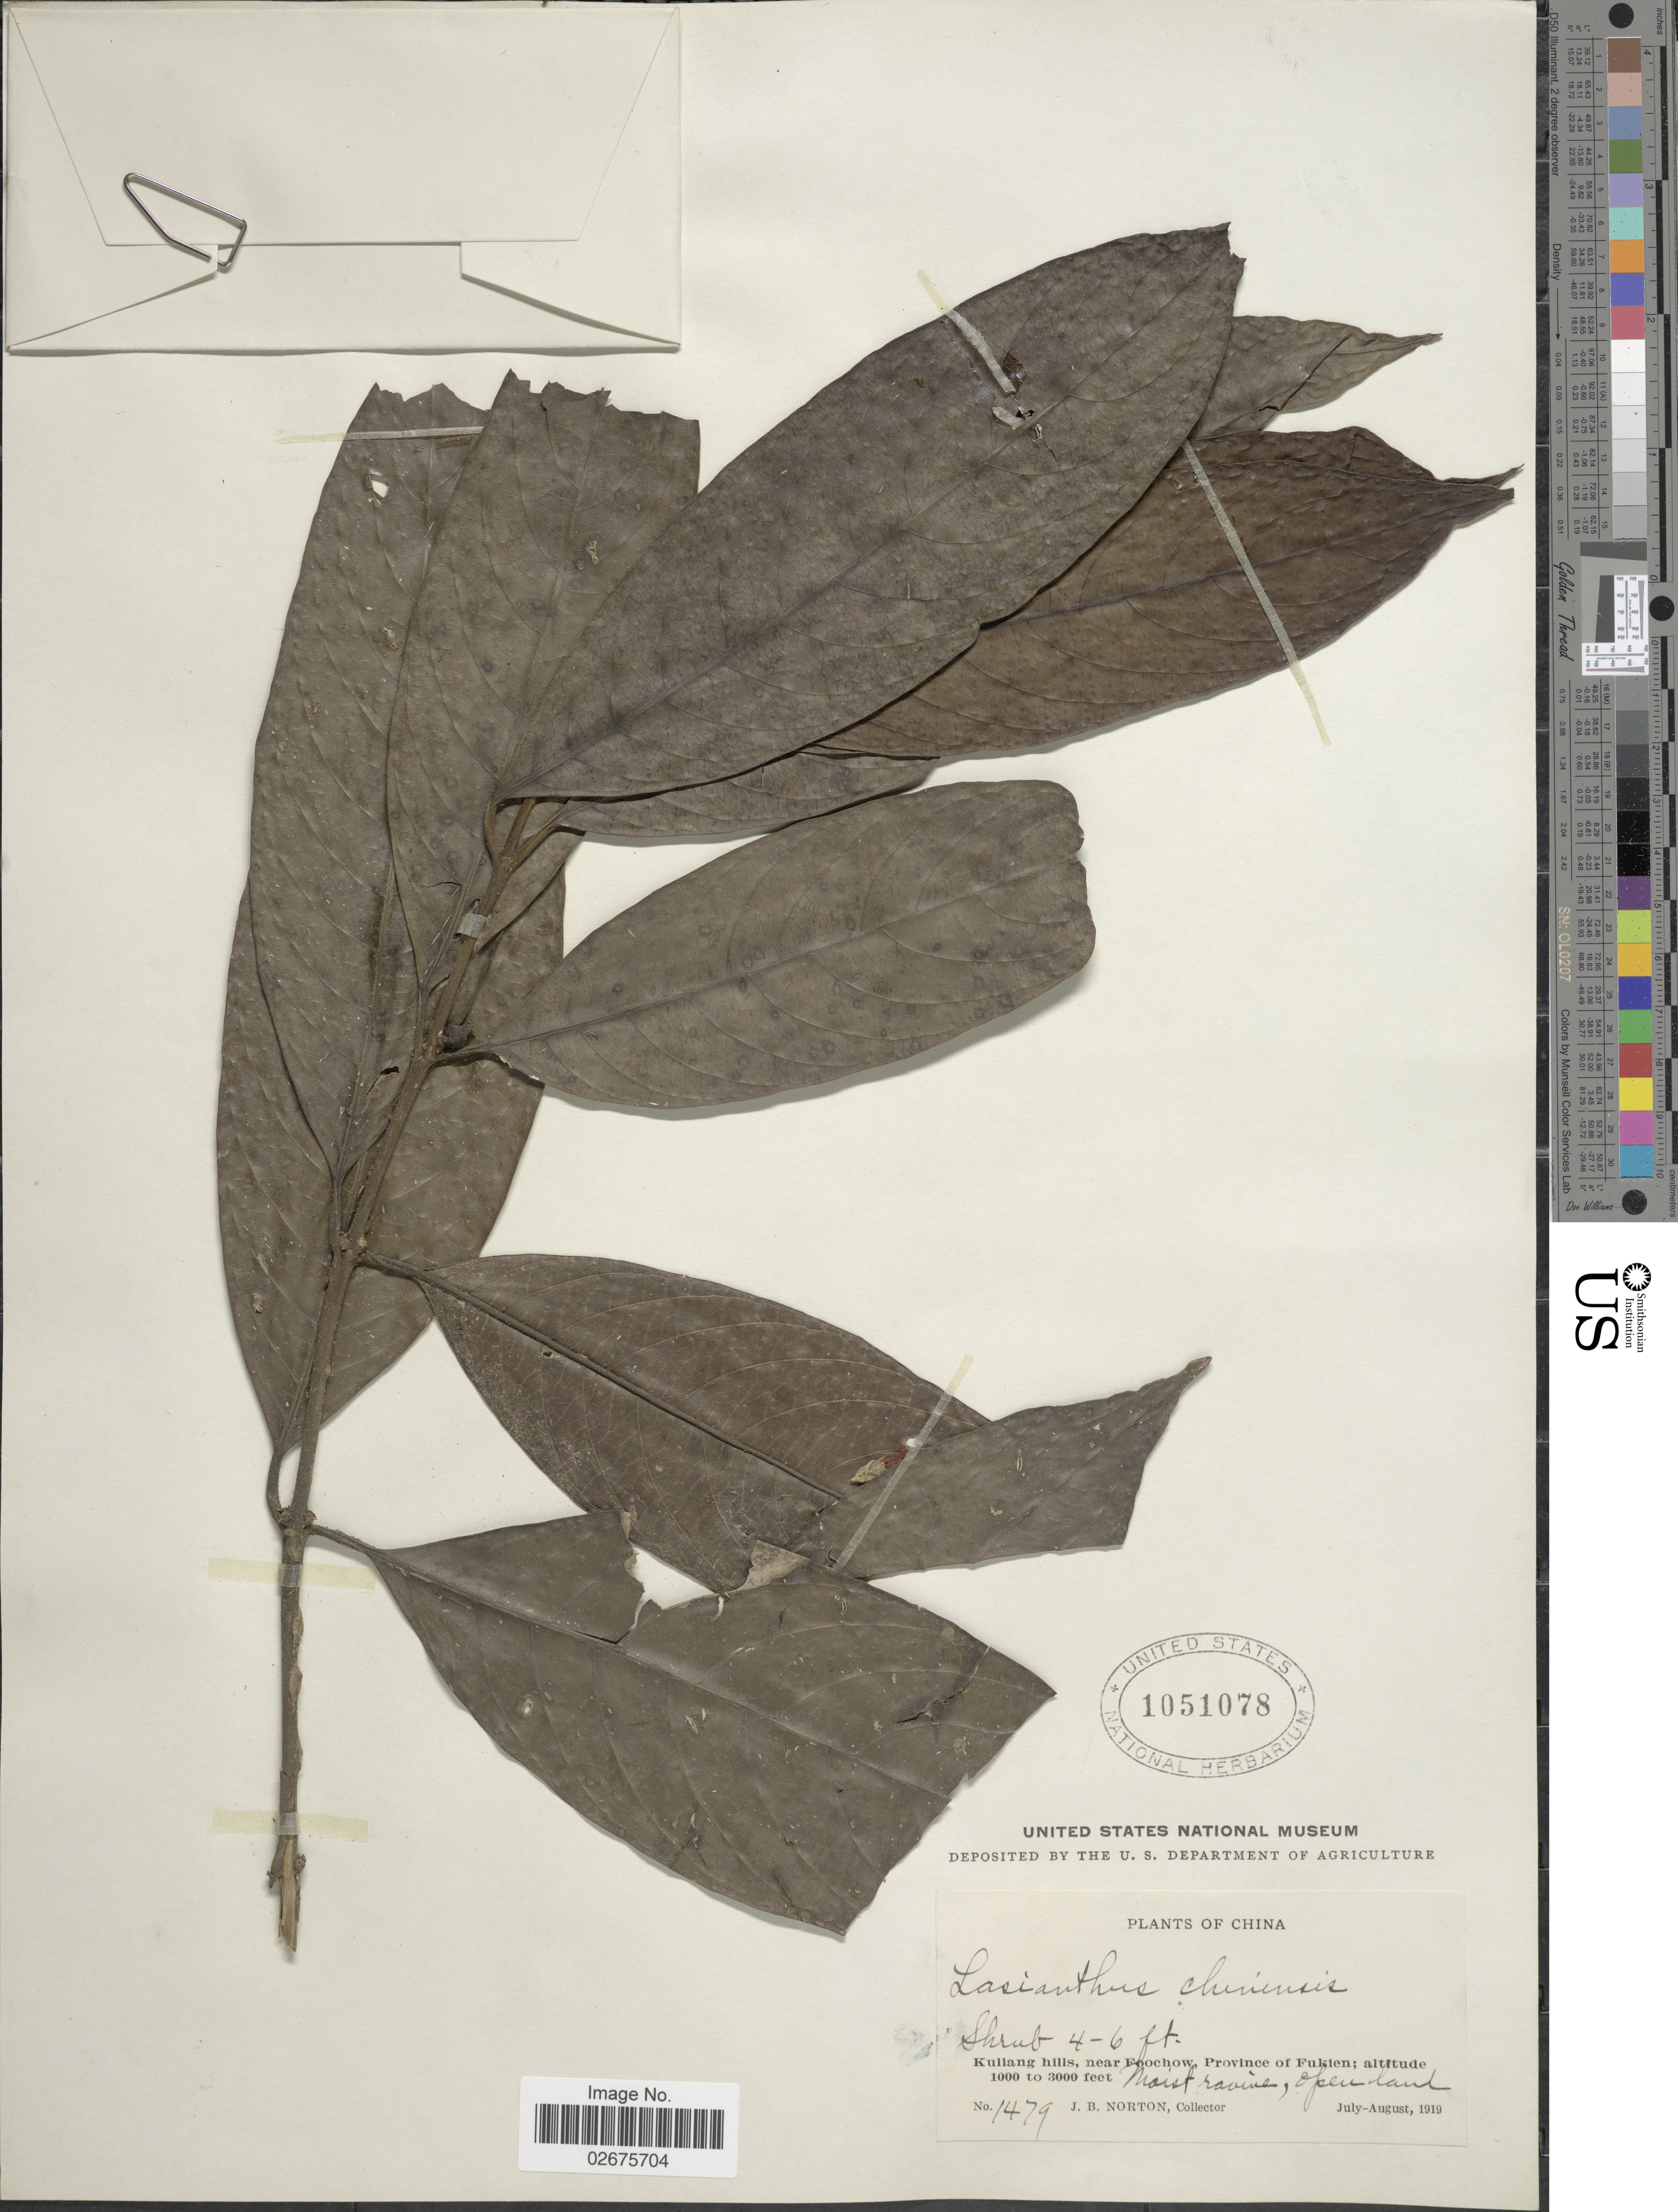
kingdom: Plantae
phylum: Tracheophyta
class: Magnoliopsida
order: Gentianales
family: Rubiaceae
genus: Lasianthus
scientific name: Lasianthus chinensis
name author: (Champ. ex Benth.) Benth.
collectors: J. B. Norton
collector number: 1479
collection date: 1919-07/1919-08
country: China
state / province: Fujian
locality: Kuliang hills, near Foochow, Province of Fukien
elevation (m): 305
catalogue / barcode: US 1051078